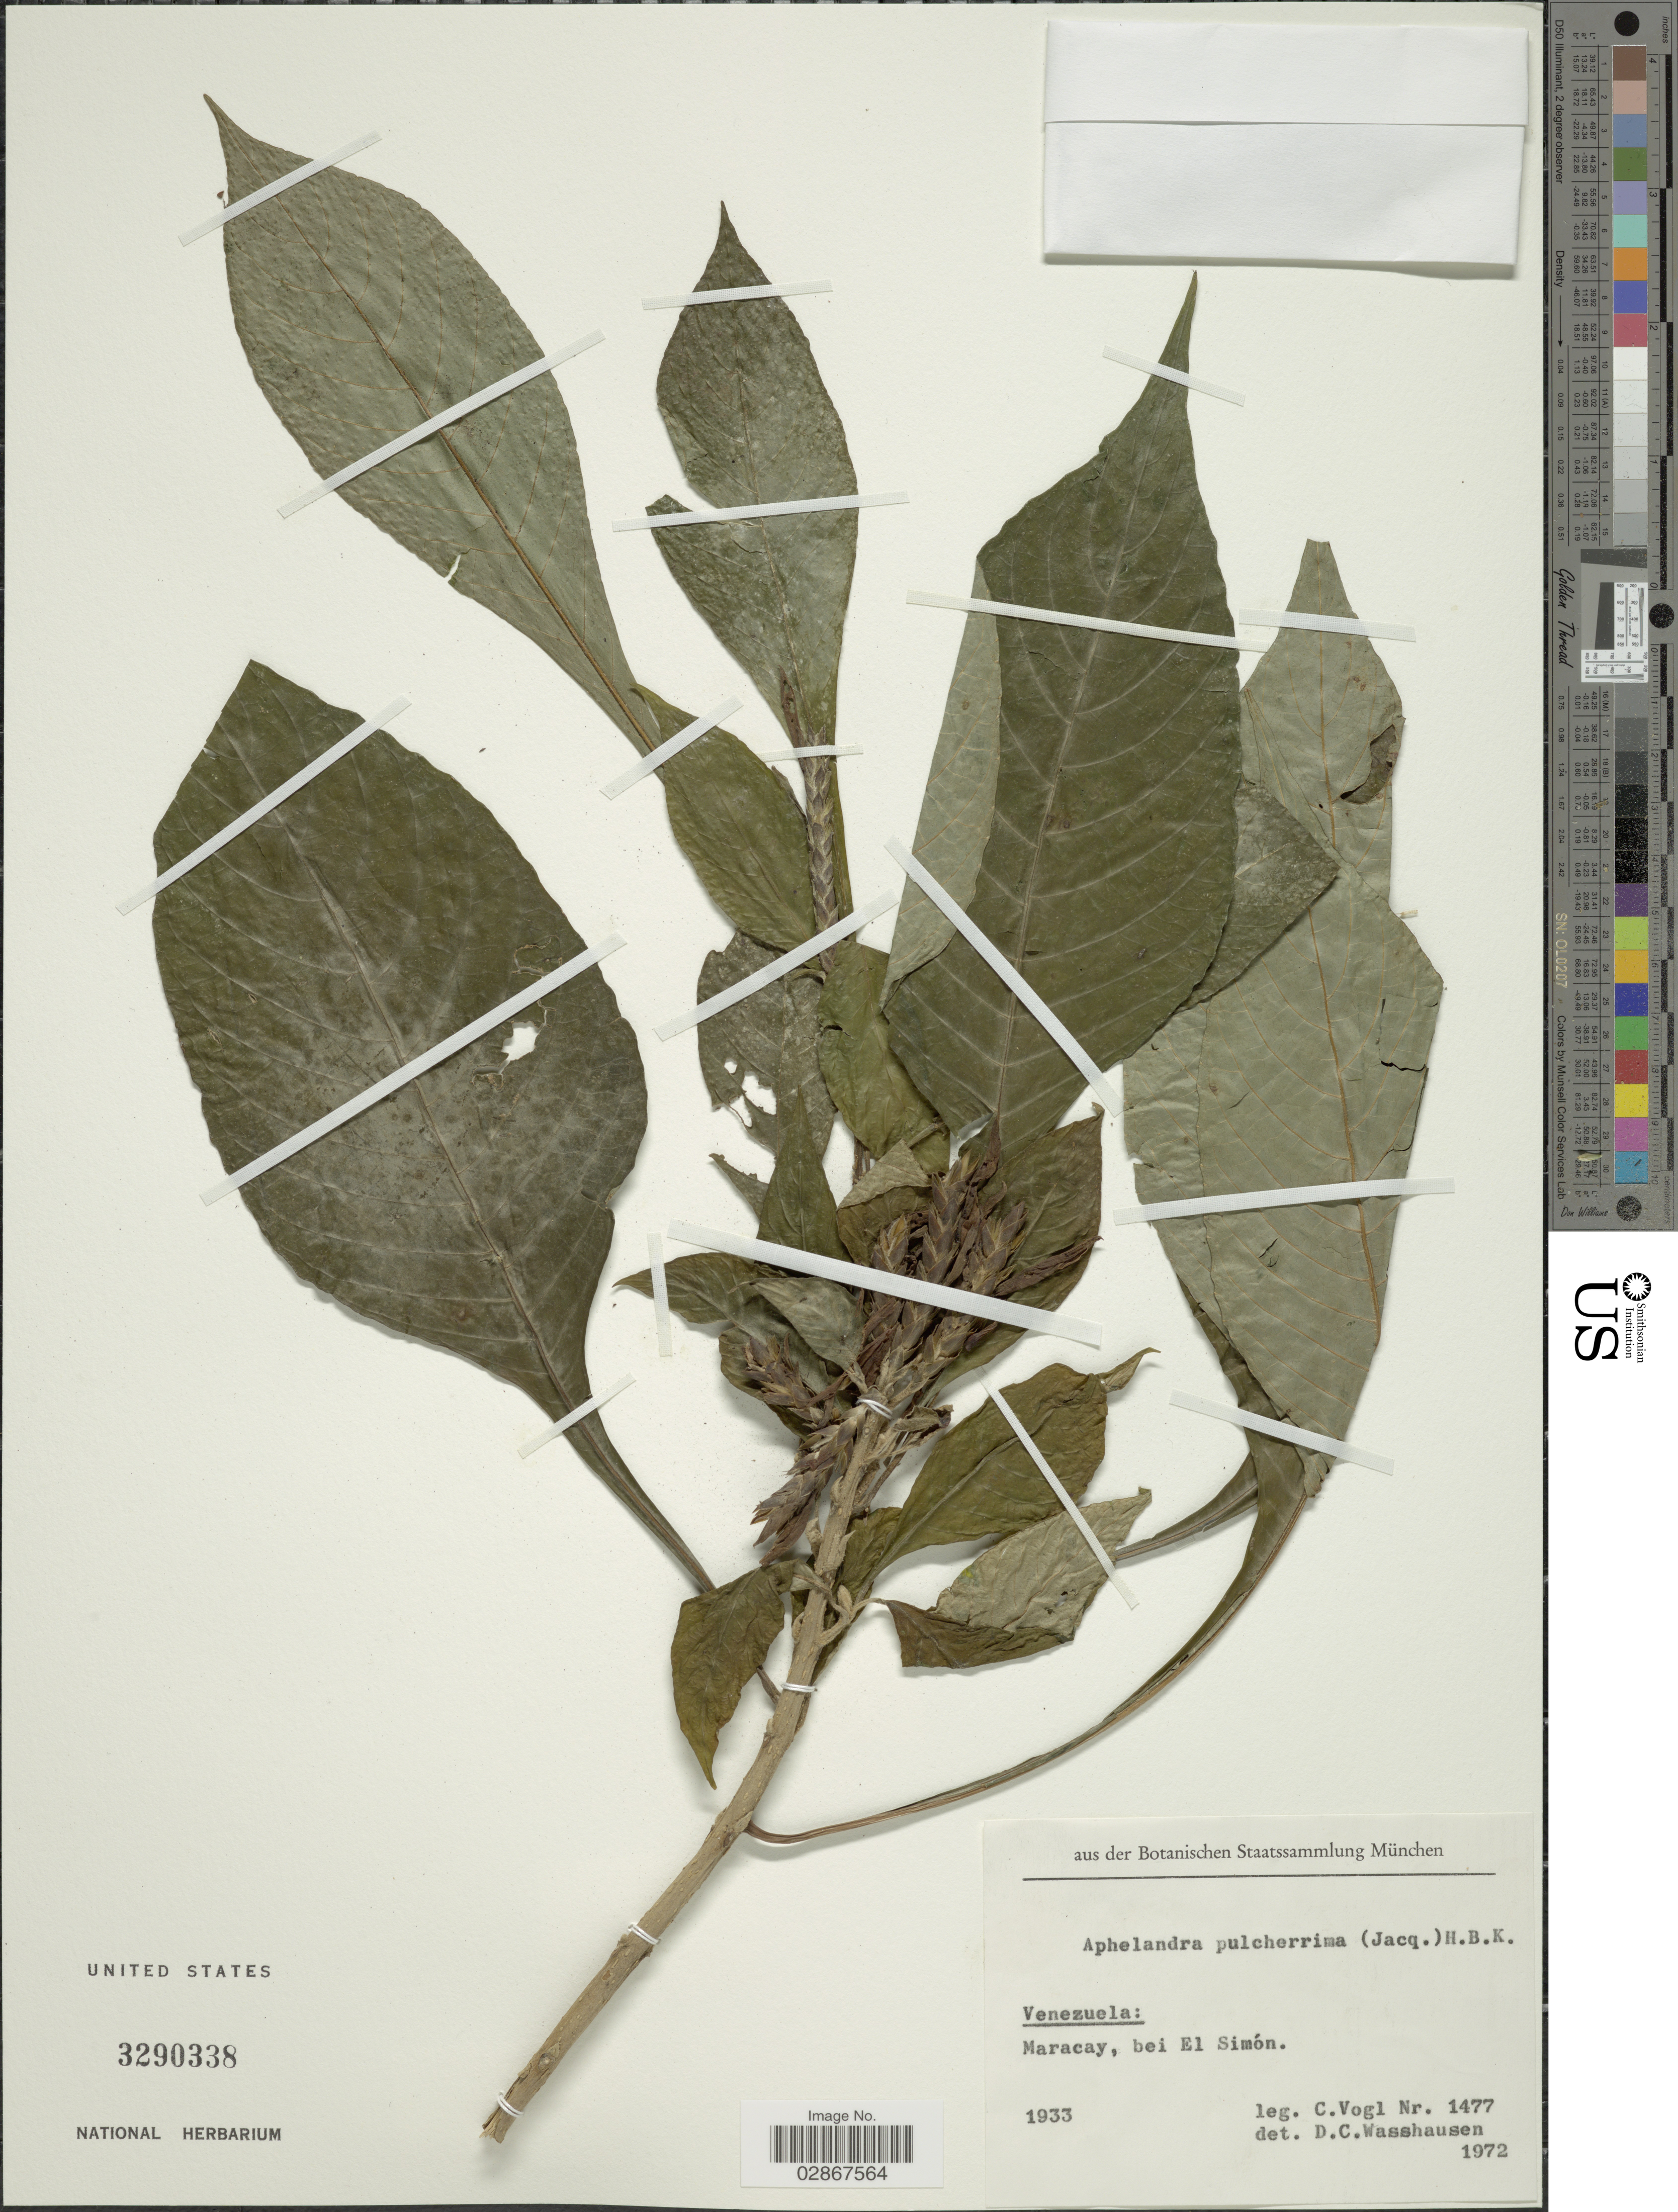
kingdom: Plantae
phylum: Tracheophyta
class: Magnoliopsida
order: Lamiales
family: Acanthaceae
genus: Aphelandra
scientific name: Aphelandra pulcherrima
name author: (Jacq.) Kunth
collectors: C. Vogl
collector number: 1477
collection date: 1933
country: Venezuela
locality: Maracay, bei El Simón.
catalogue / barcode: US 3290338